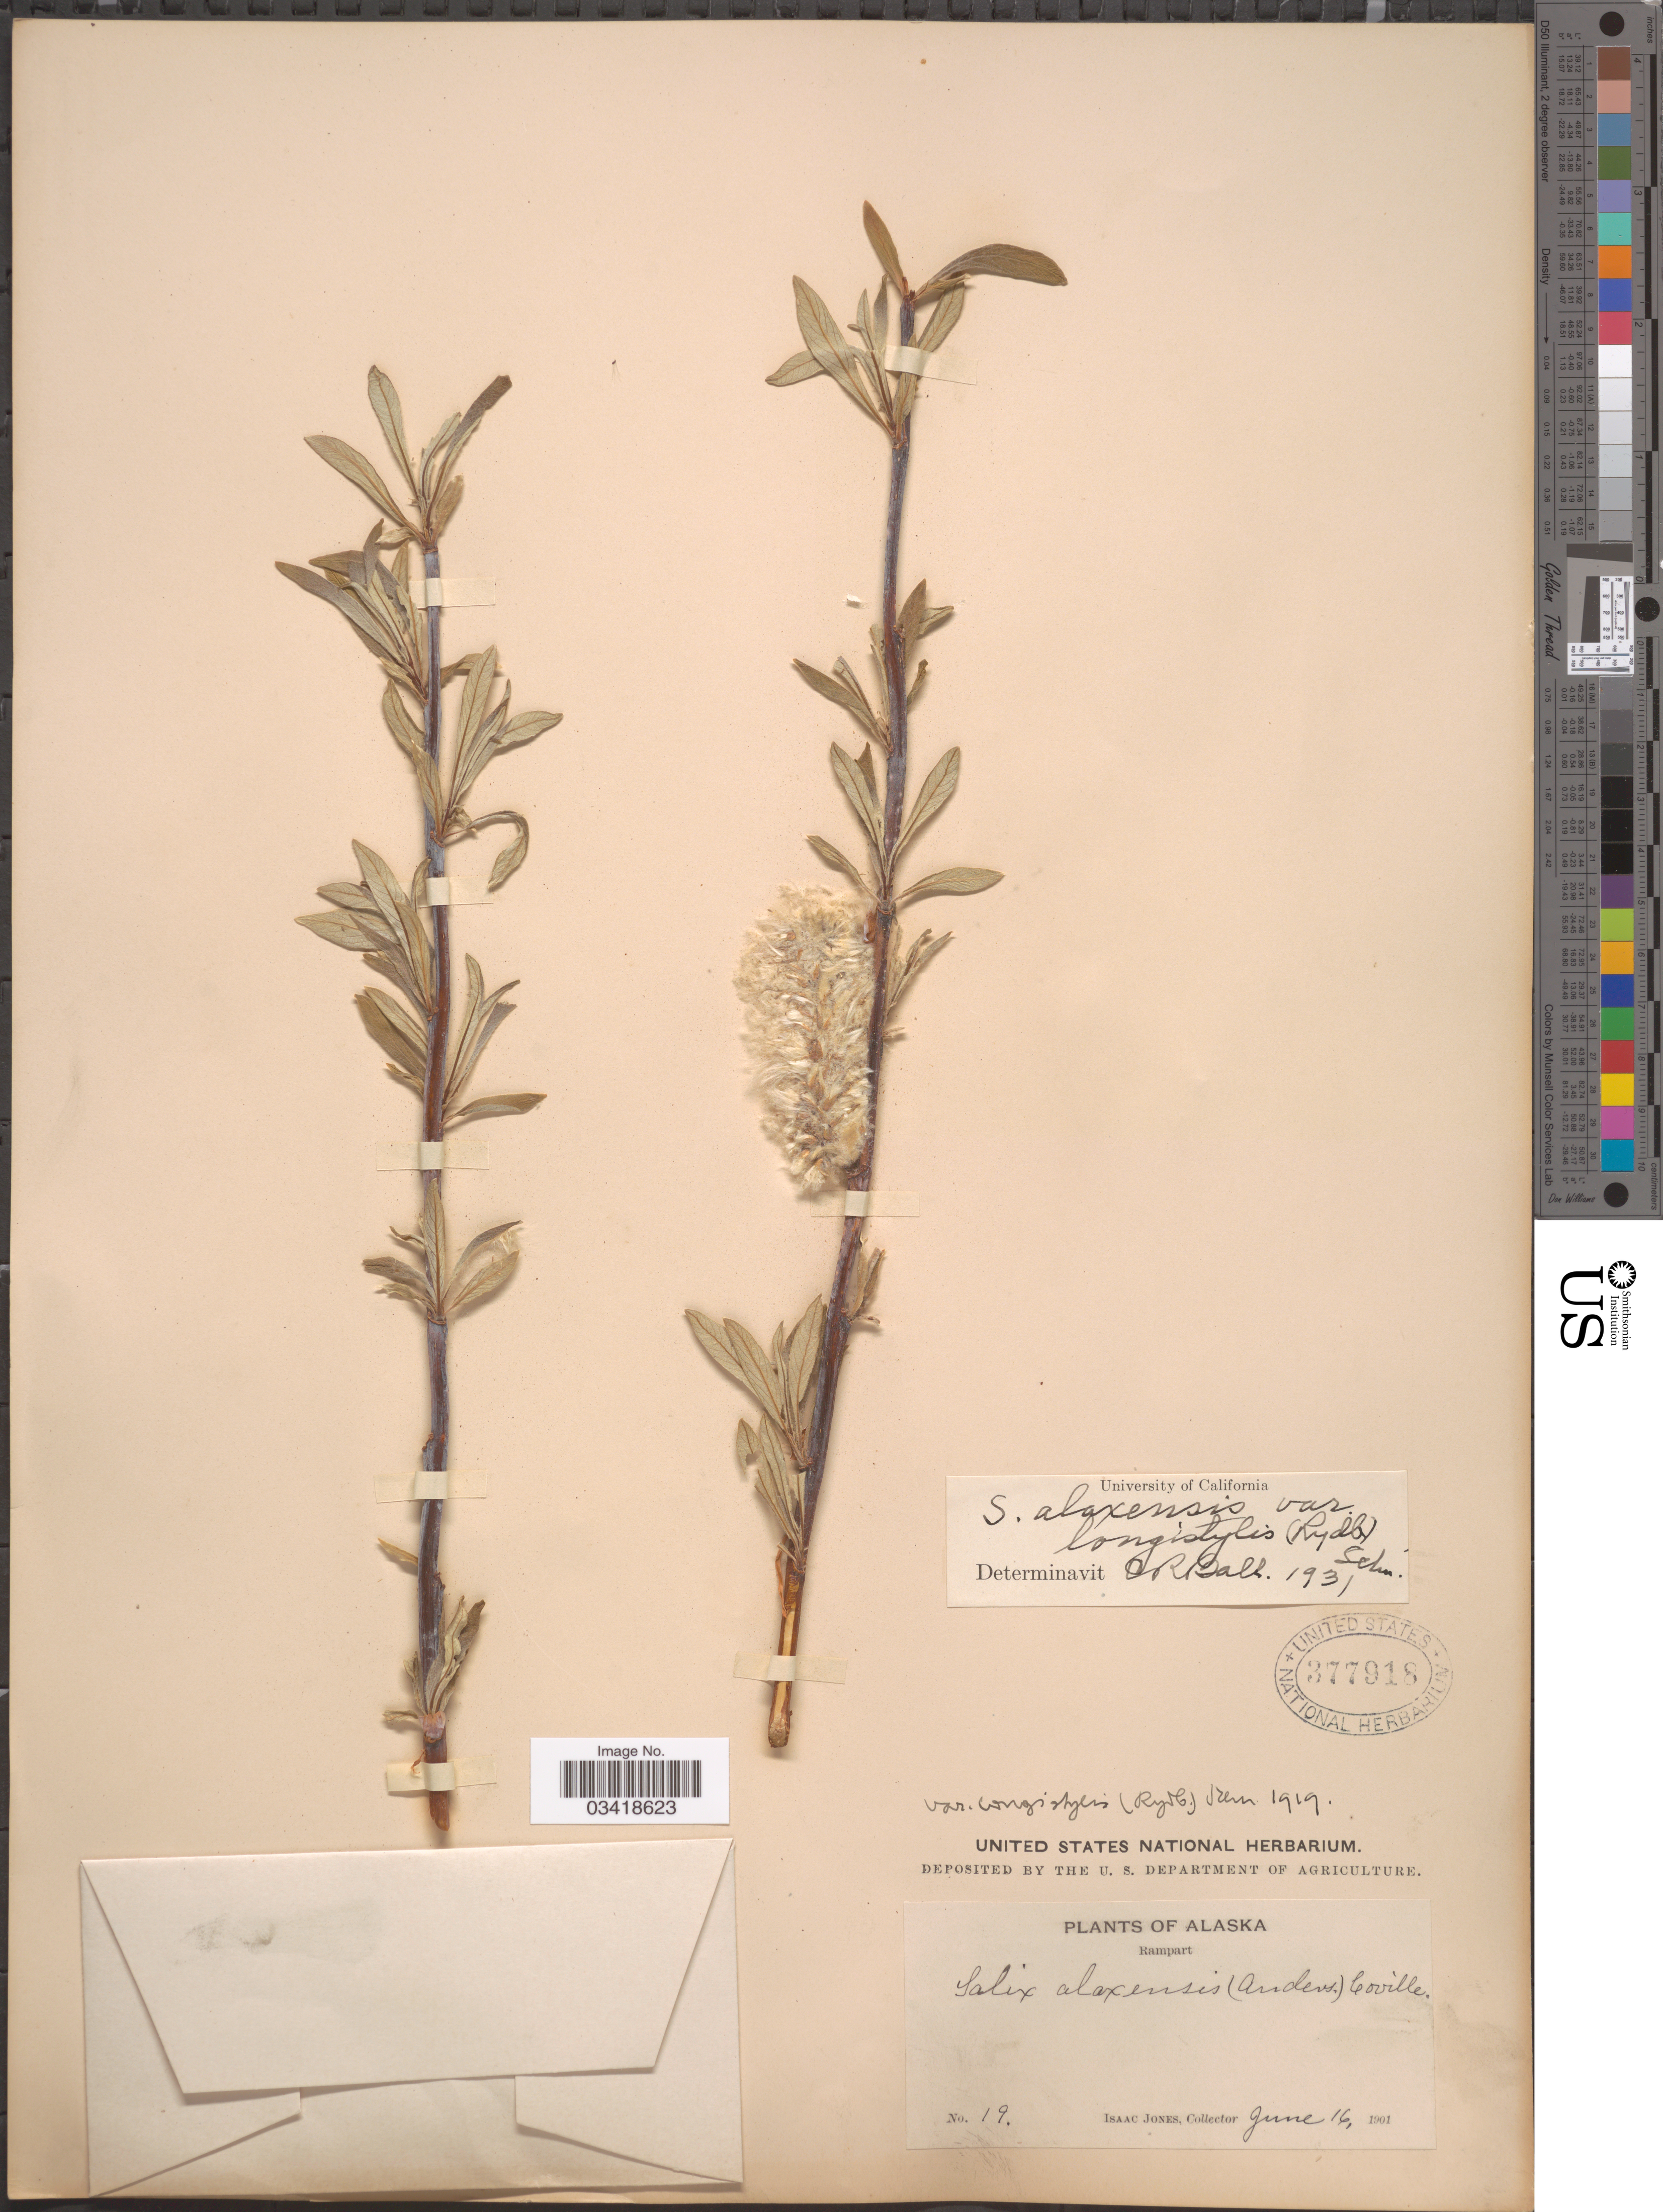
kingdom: Plantae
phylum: Tracheophyta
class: Magnoliopsida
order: Malpighiales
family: Salicaceae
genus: Salix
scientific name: Salix alaxensis var. longistylis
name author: (Rydb.) C.K. Schneid.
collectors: I. Jones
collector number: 19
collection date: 1901-06-16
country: United States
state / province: Alaska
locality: Rampart.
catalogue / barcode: US 377918